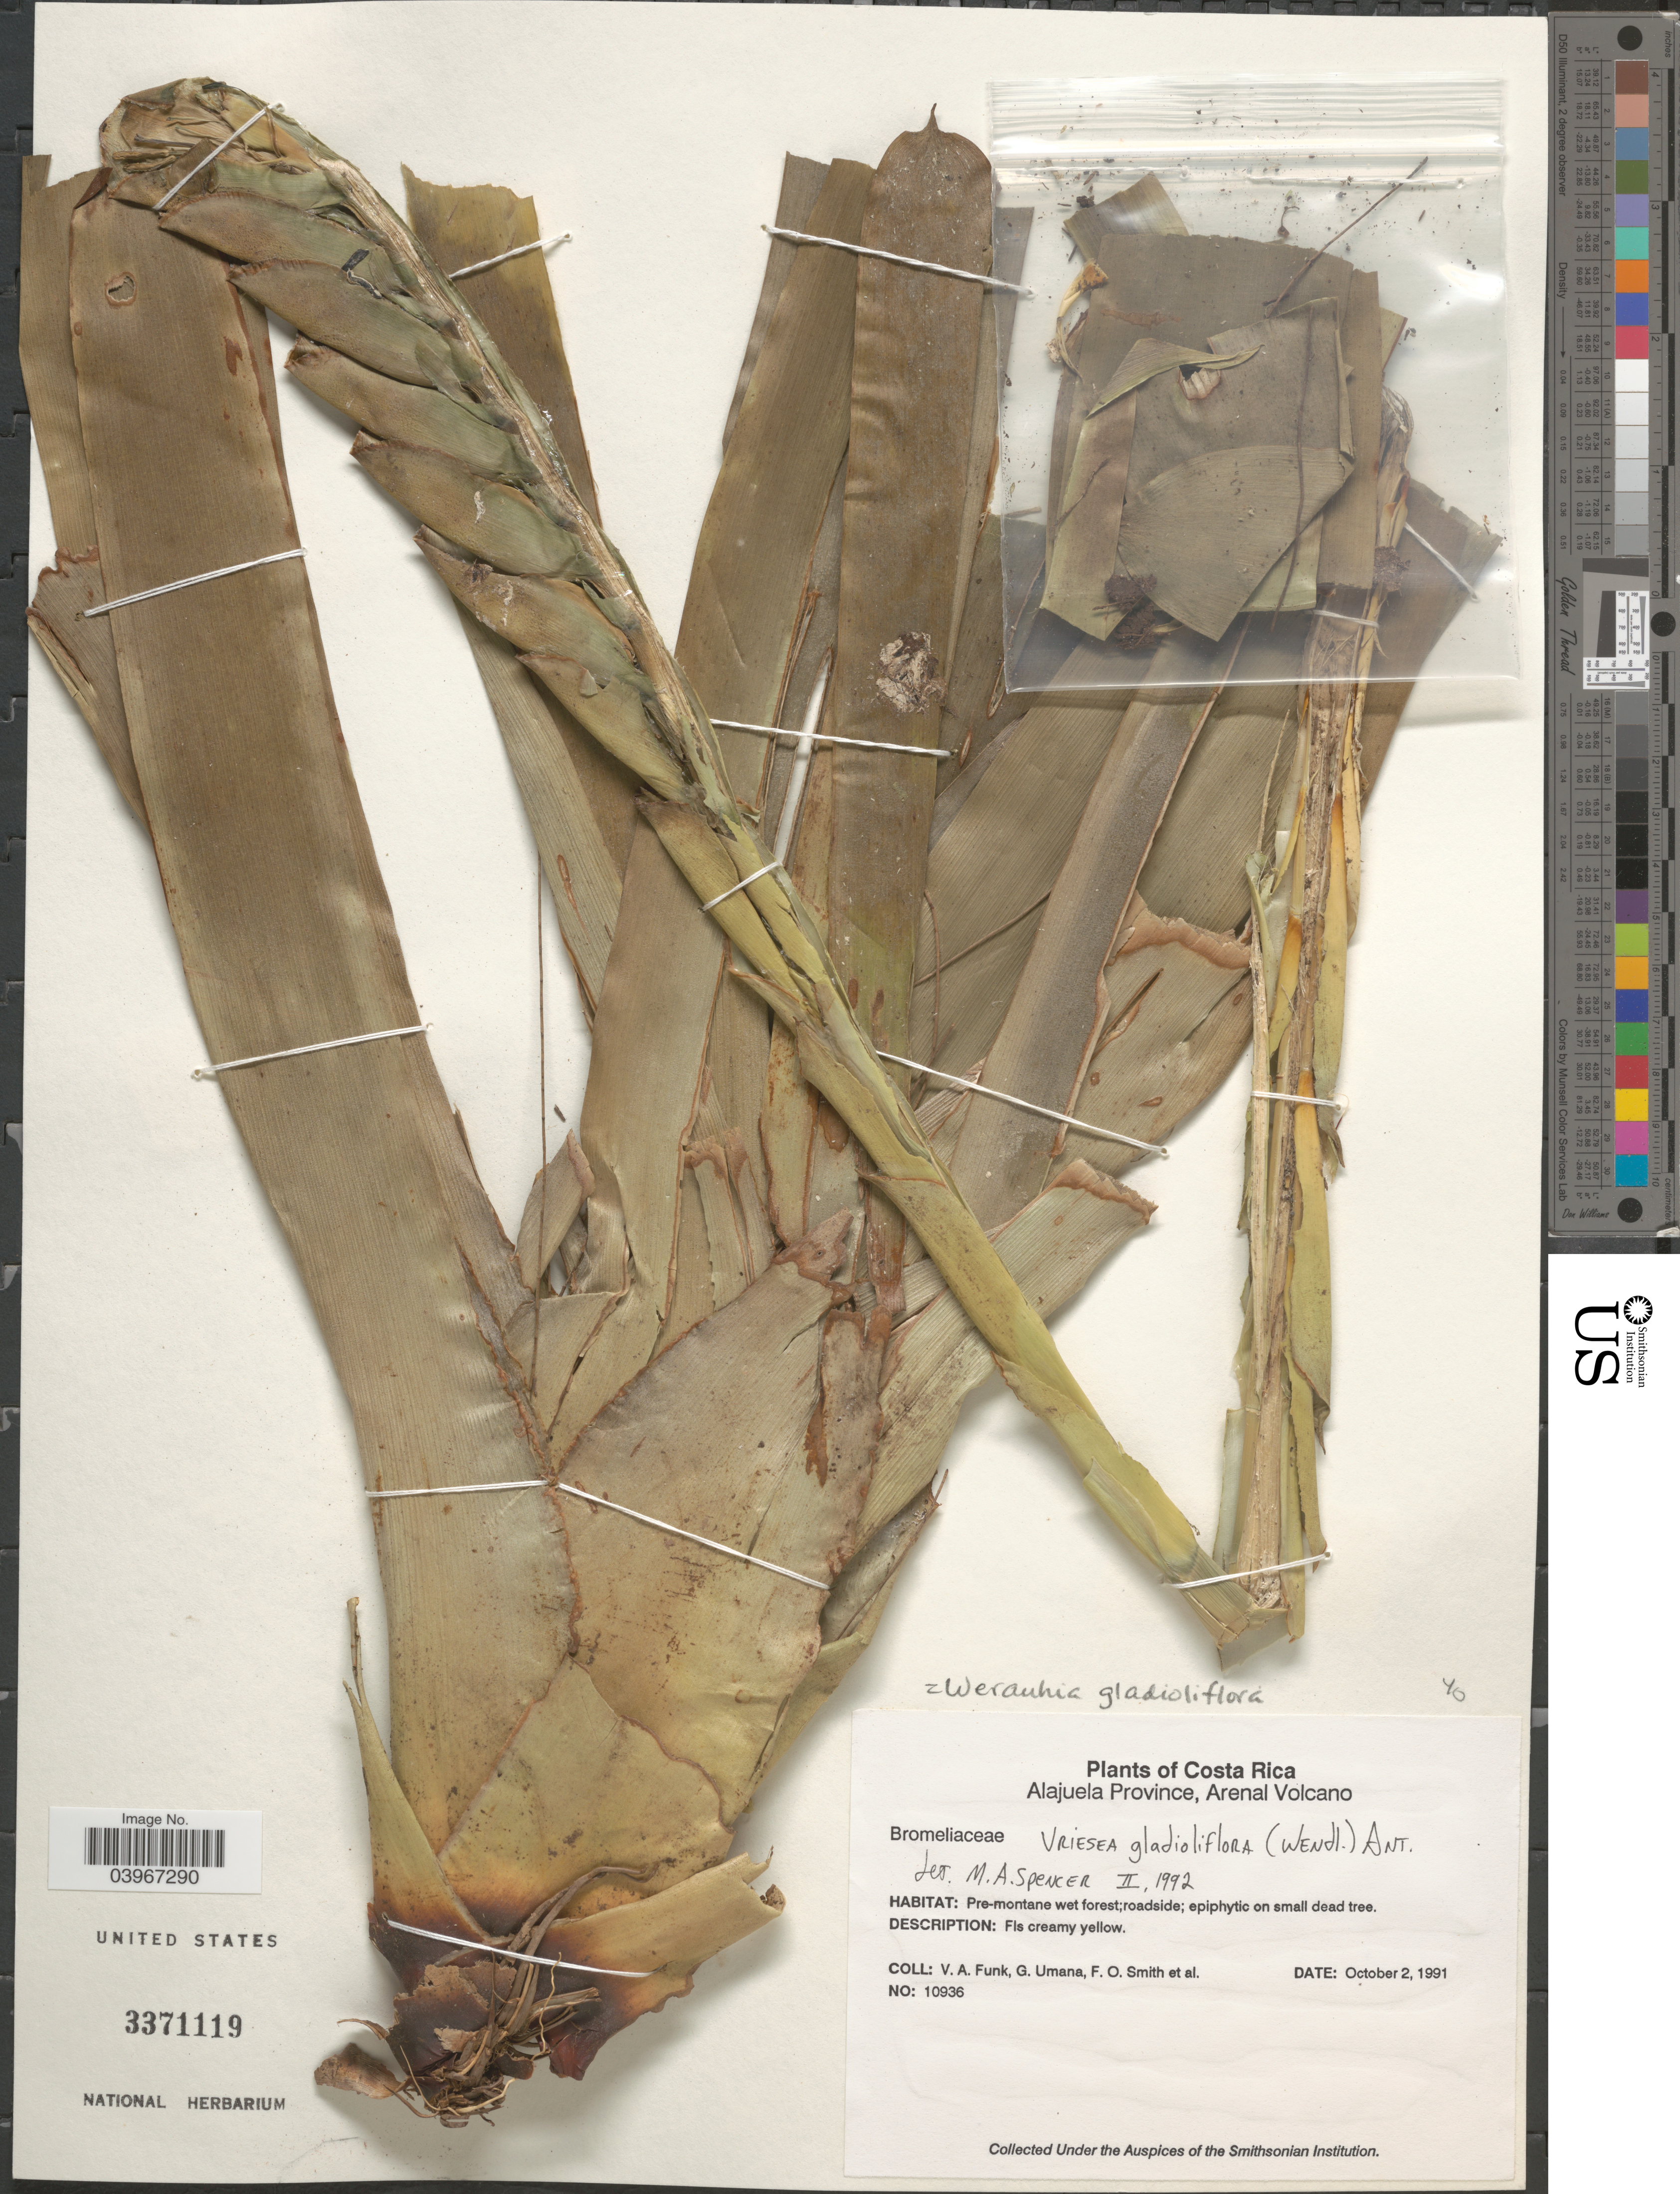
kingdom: Plantae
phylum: Tracheophyta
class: Liliopsida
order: Poales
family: Bromeliaceae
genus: Werauhia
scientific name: Werauhia gladioliflora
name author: (H. Wendl.) J.R. Grant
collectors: V. Funk, G. Umana, F. Smith & et al.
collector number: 10936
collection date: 1991-10-02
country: Costa Rica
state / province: Alajuela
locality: Arenal Volcano.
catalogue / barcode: US 3371119